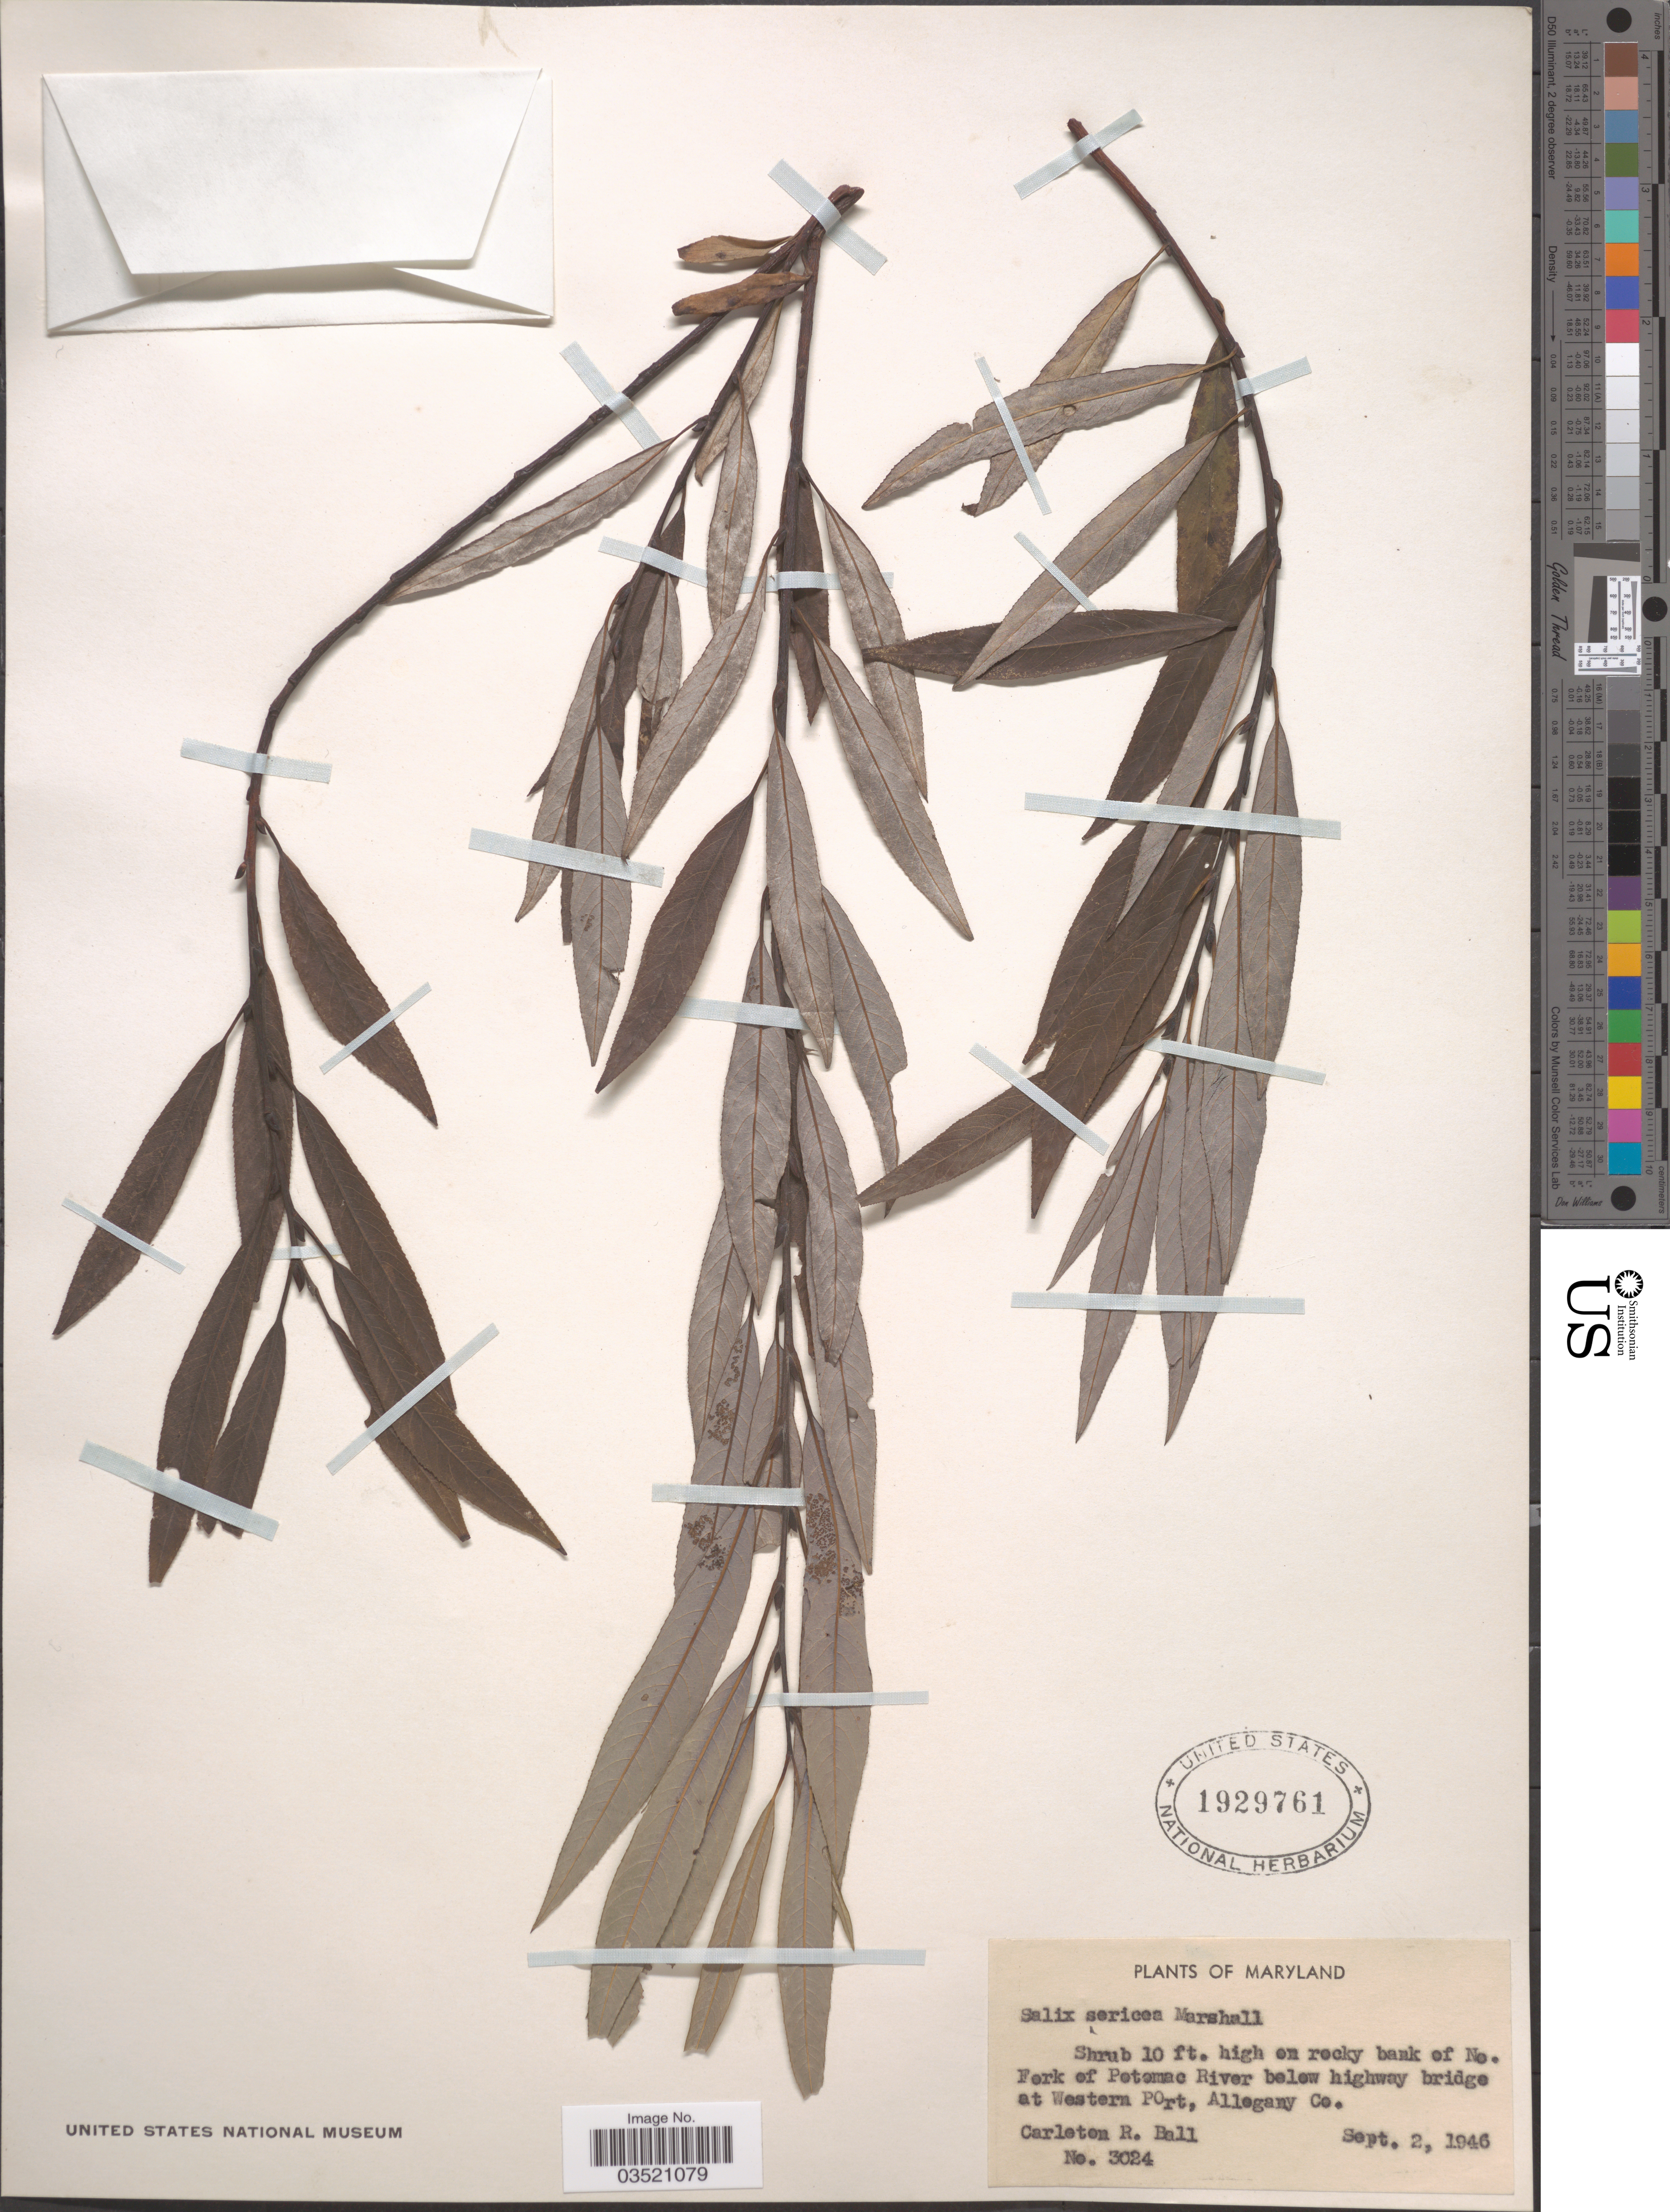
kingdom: Plantae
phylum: Tracheophyta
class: Magnoliopsida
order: Malpighiales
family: Salicaceae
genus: Salix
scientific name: Salix sericea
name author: Marshall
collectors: C. R. Ball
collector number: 3024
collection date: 1946-09-02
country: United States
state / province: Maryland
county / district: Allegany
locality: No. Fork of Potomac River below highway bridge at Western Port, Allegany Co.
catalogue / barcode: US 1929761